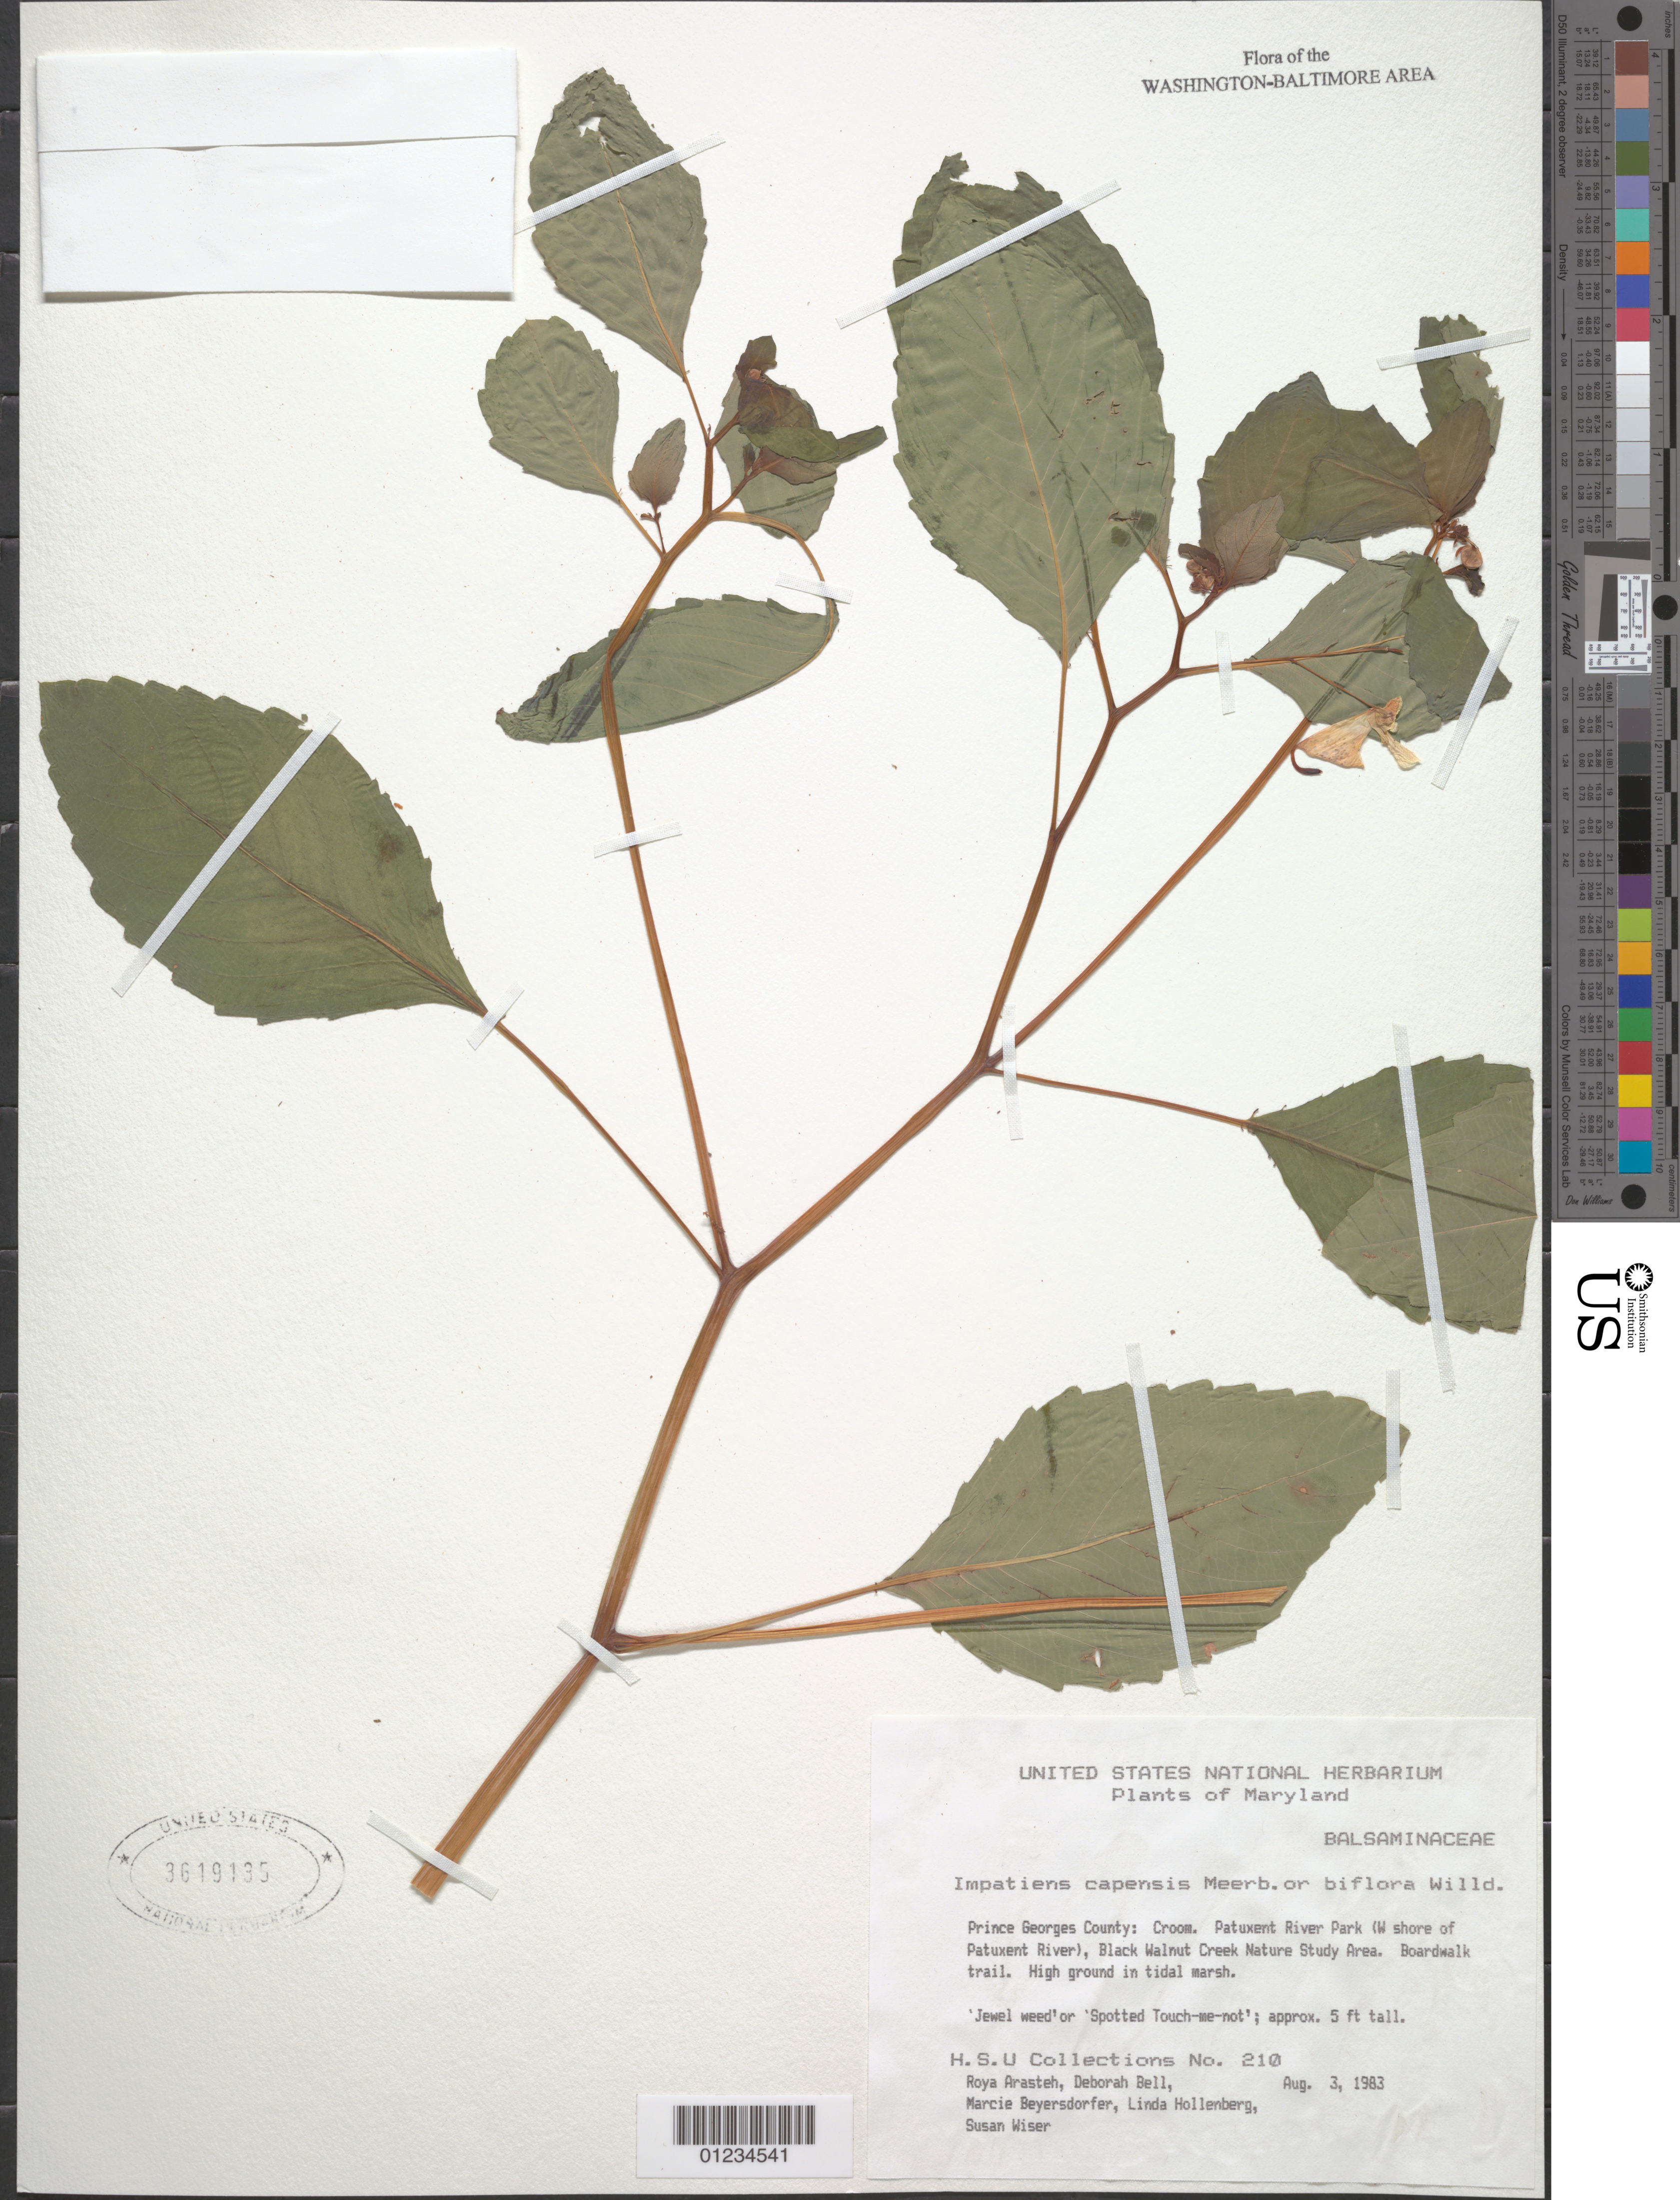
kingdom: Plantae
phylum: Tracheophyta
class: Magnoliopsida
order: Ericales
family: Balsaminaceae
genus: Impatiens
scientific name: Impatiens capensis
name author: Meerb.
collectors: R. Arasteh, D. A. Bell, M. Beyersdorfer, L. Hollenberg & S. Wiser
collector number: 210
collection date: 1983-08-03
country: United States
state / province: Maryland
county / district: Prince George's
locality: Croom. Patuxent River Park (W shore of Patuxent River), Black Walnut Creek Nature Study Area. Boardwalk trail.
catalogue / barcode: US 3619135